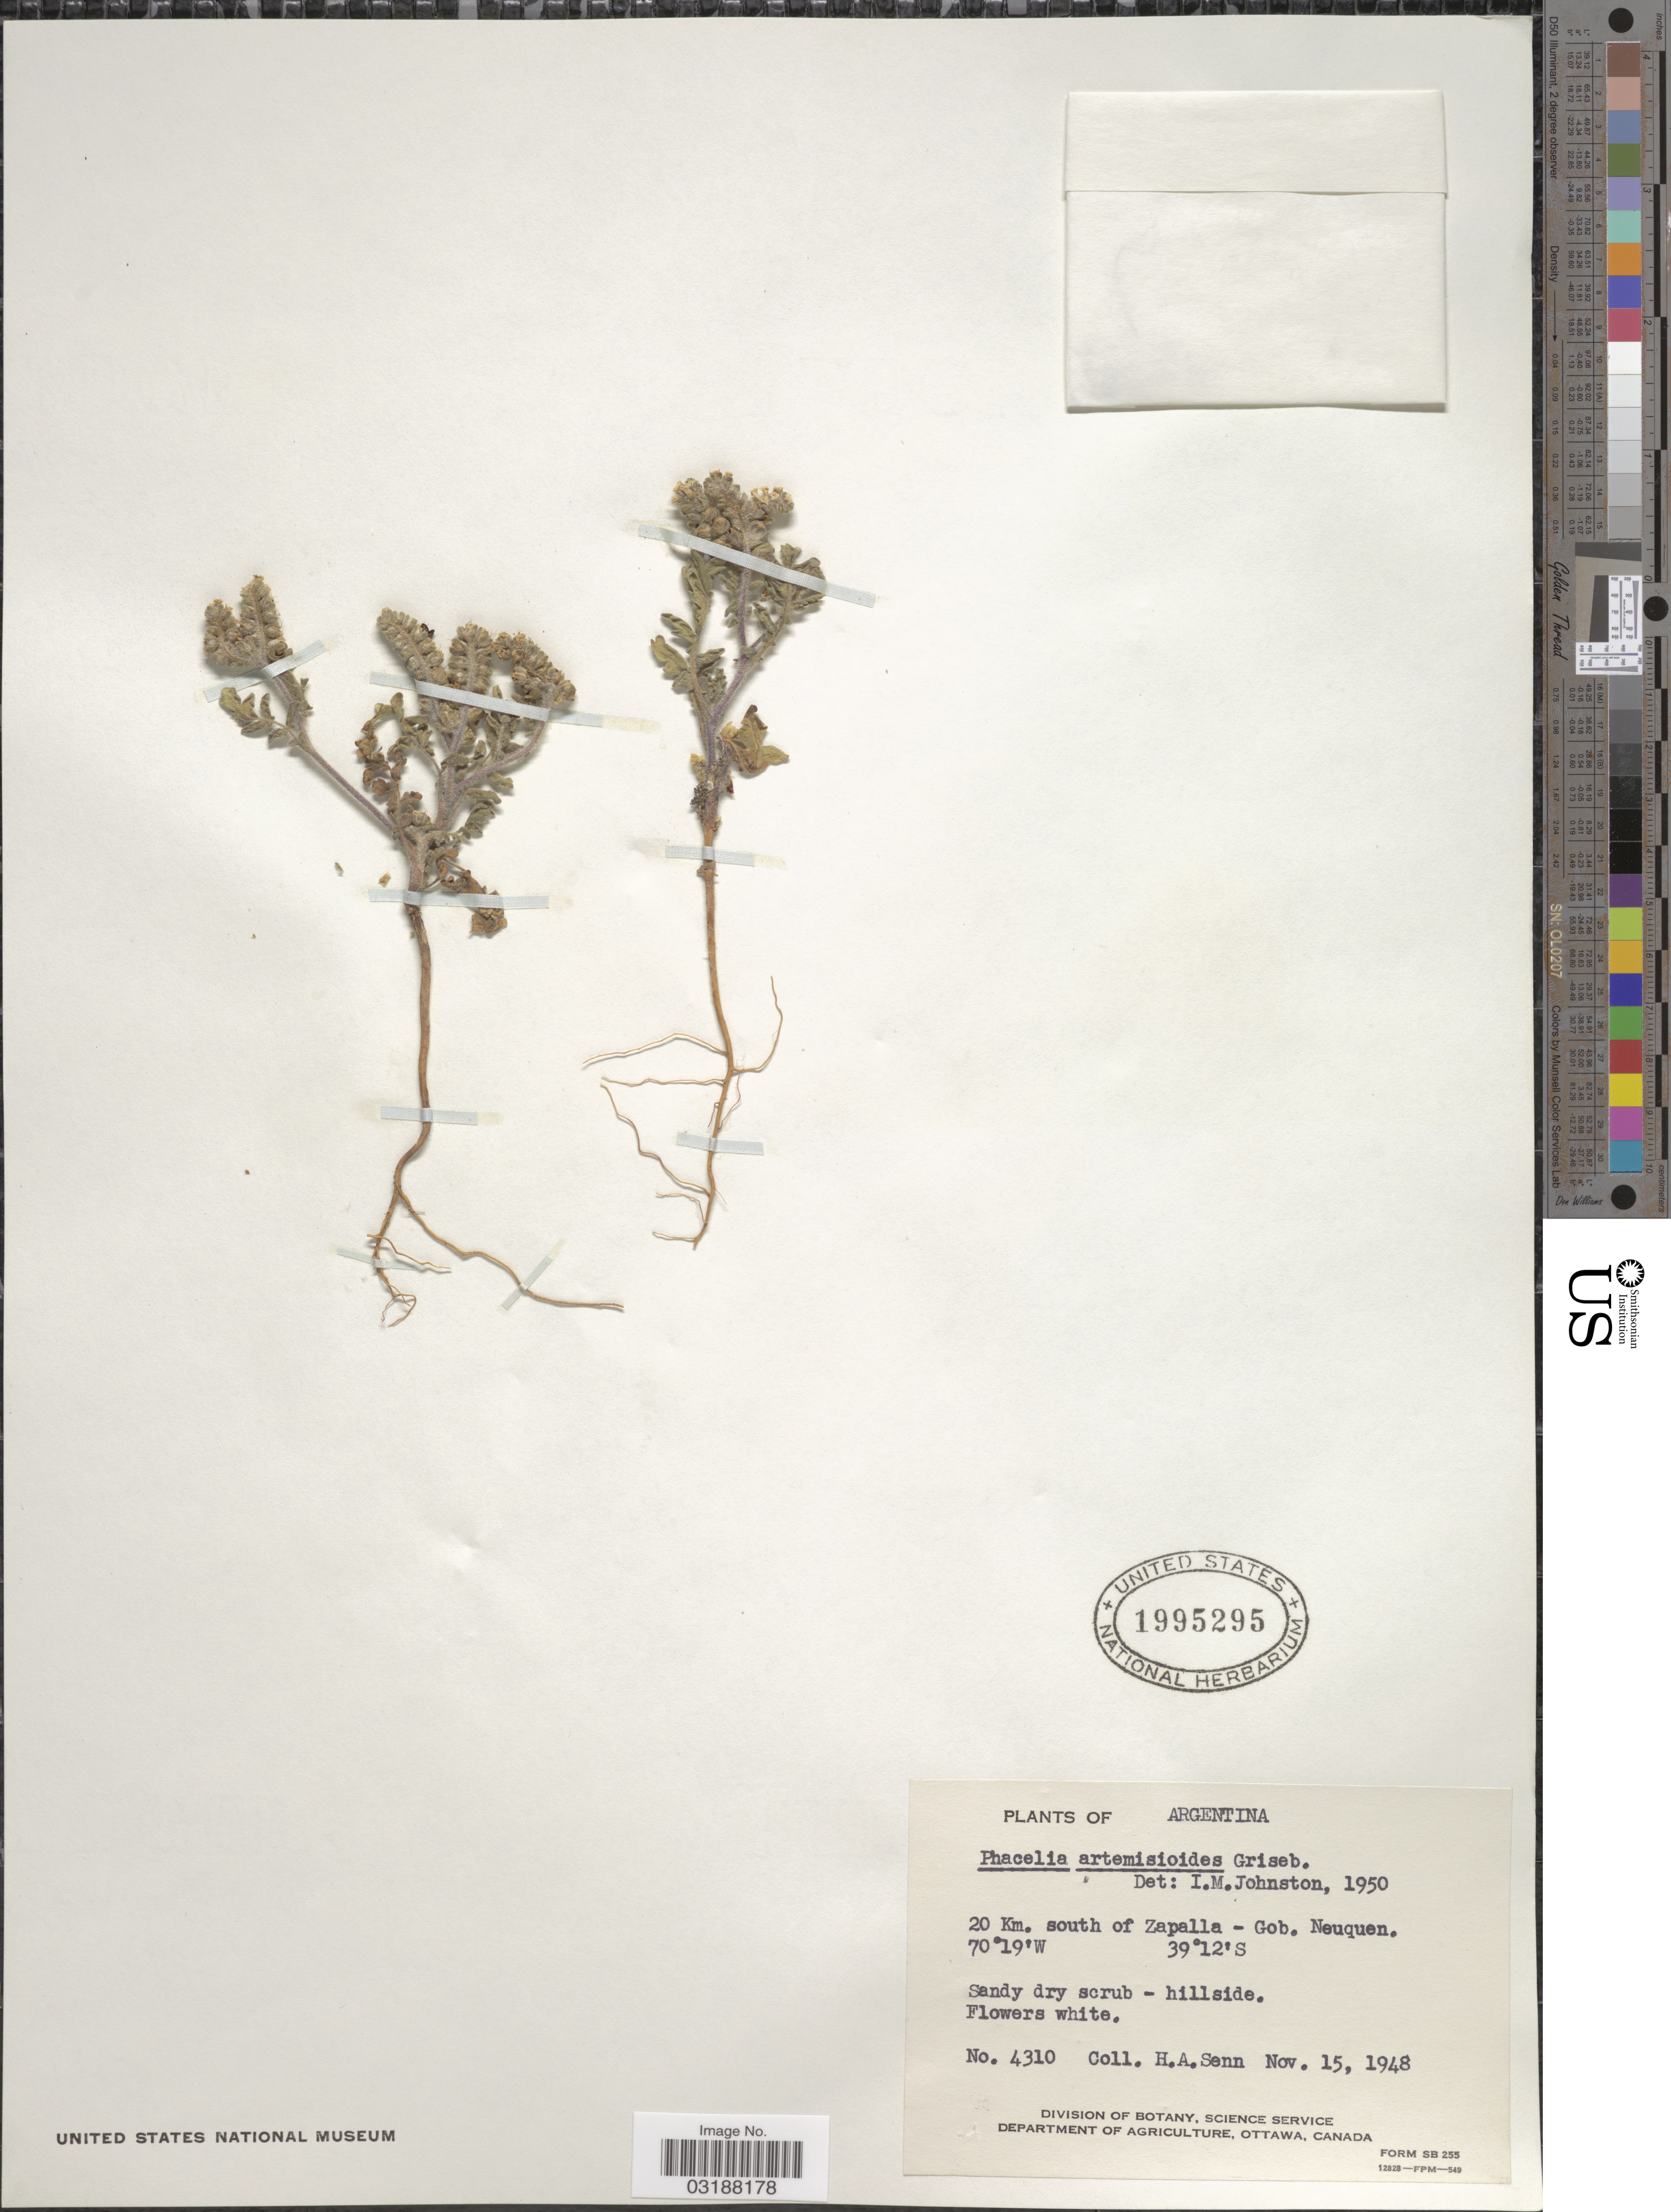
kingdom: Plantae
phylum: Tracheophyta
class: Magnoliopsida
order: Boraginales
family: Hydrophyllaceae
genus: Phacelia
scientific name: Phacelia artemisioides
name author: Griseb.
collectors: H. Senn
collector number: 4310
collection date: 1948-11-15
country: Argentina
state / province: Neuquen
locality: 20 Km. south of Zapalla - Gob. Neuquen.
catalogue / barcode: US 1995295